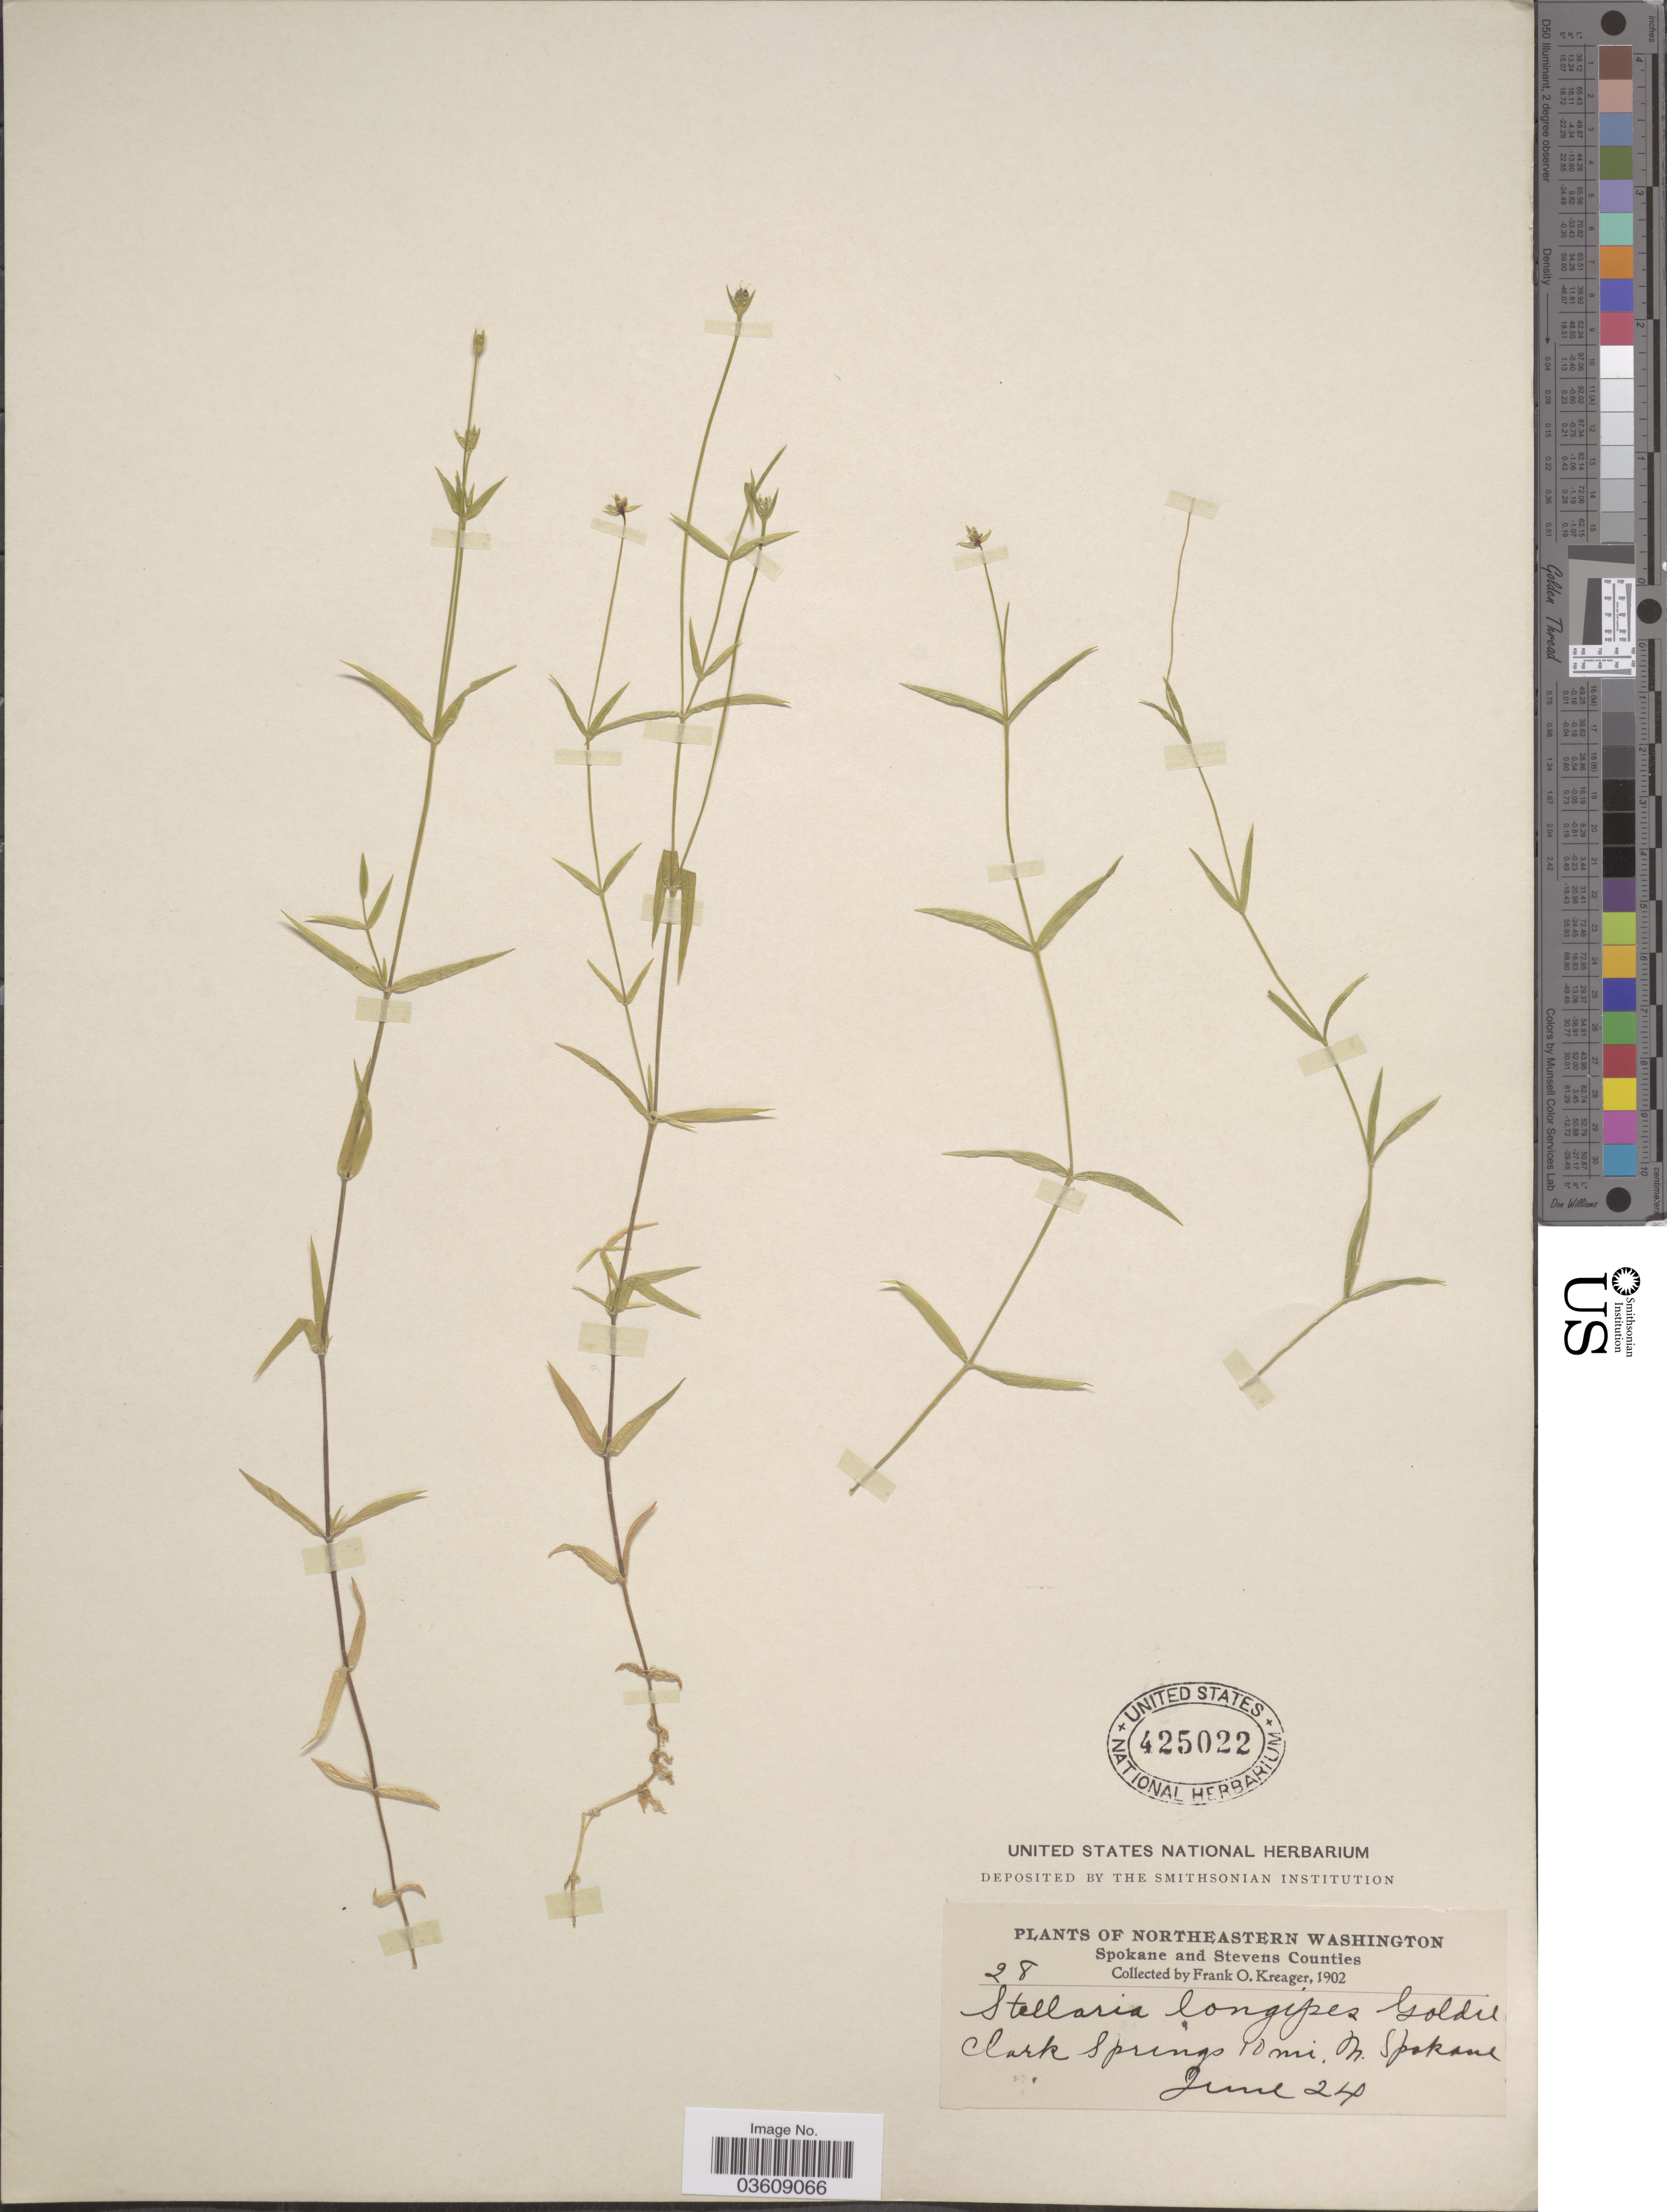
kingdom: Plantae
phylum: Tracheophyta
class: Magnoliopsida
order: Caryophyllales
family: Caryophyllaceae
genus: Stellaria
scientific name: Stellaria longipes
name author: Goldie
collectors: F. Kreager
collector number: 28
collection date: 1902-06-24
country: United States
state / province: Washington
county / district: Spokane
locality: Northeastern Washington. Clark Springs 10 mi. N Spokane.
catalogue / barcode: US 425022